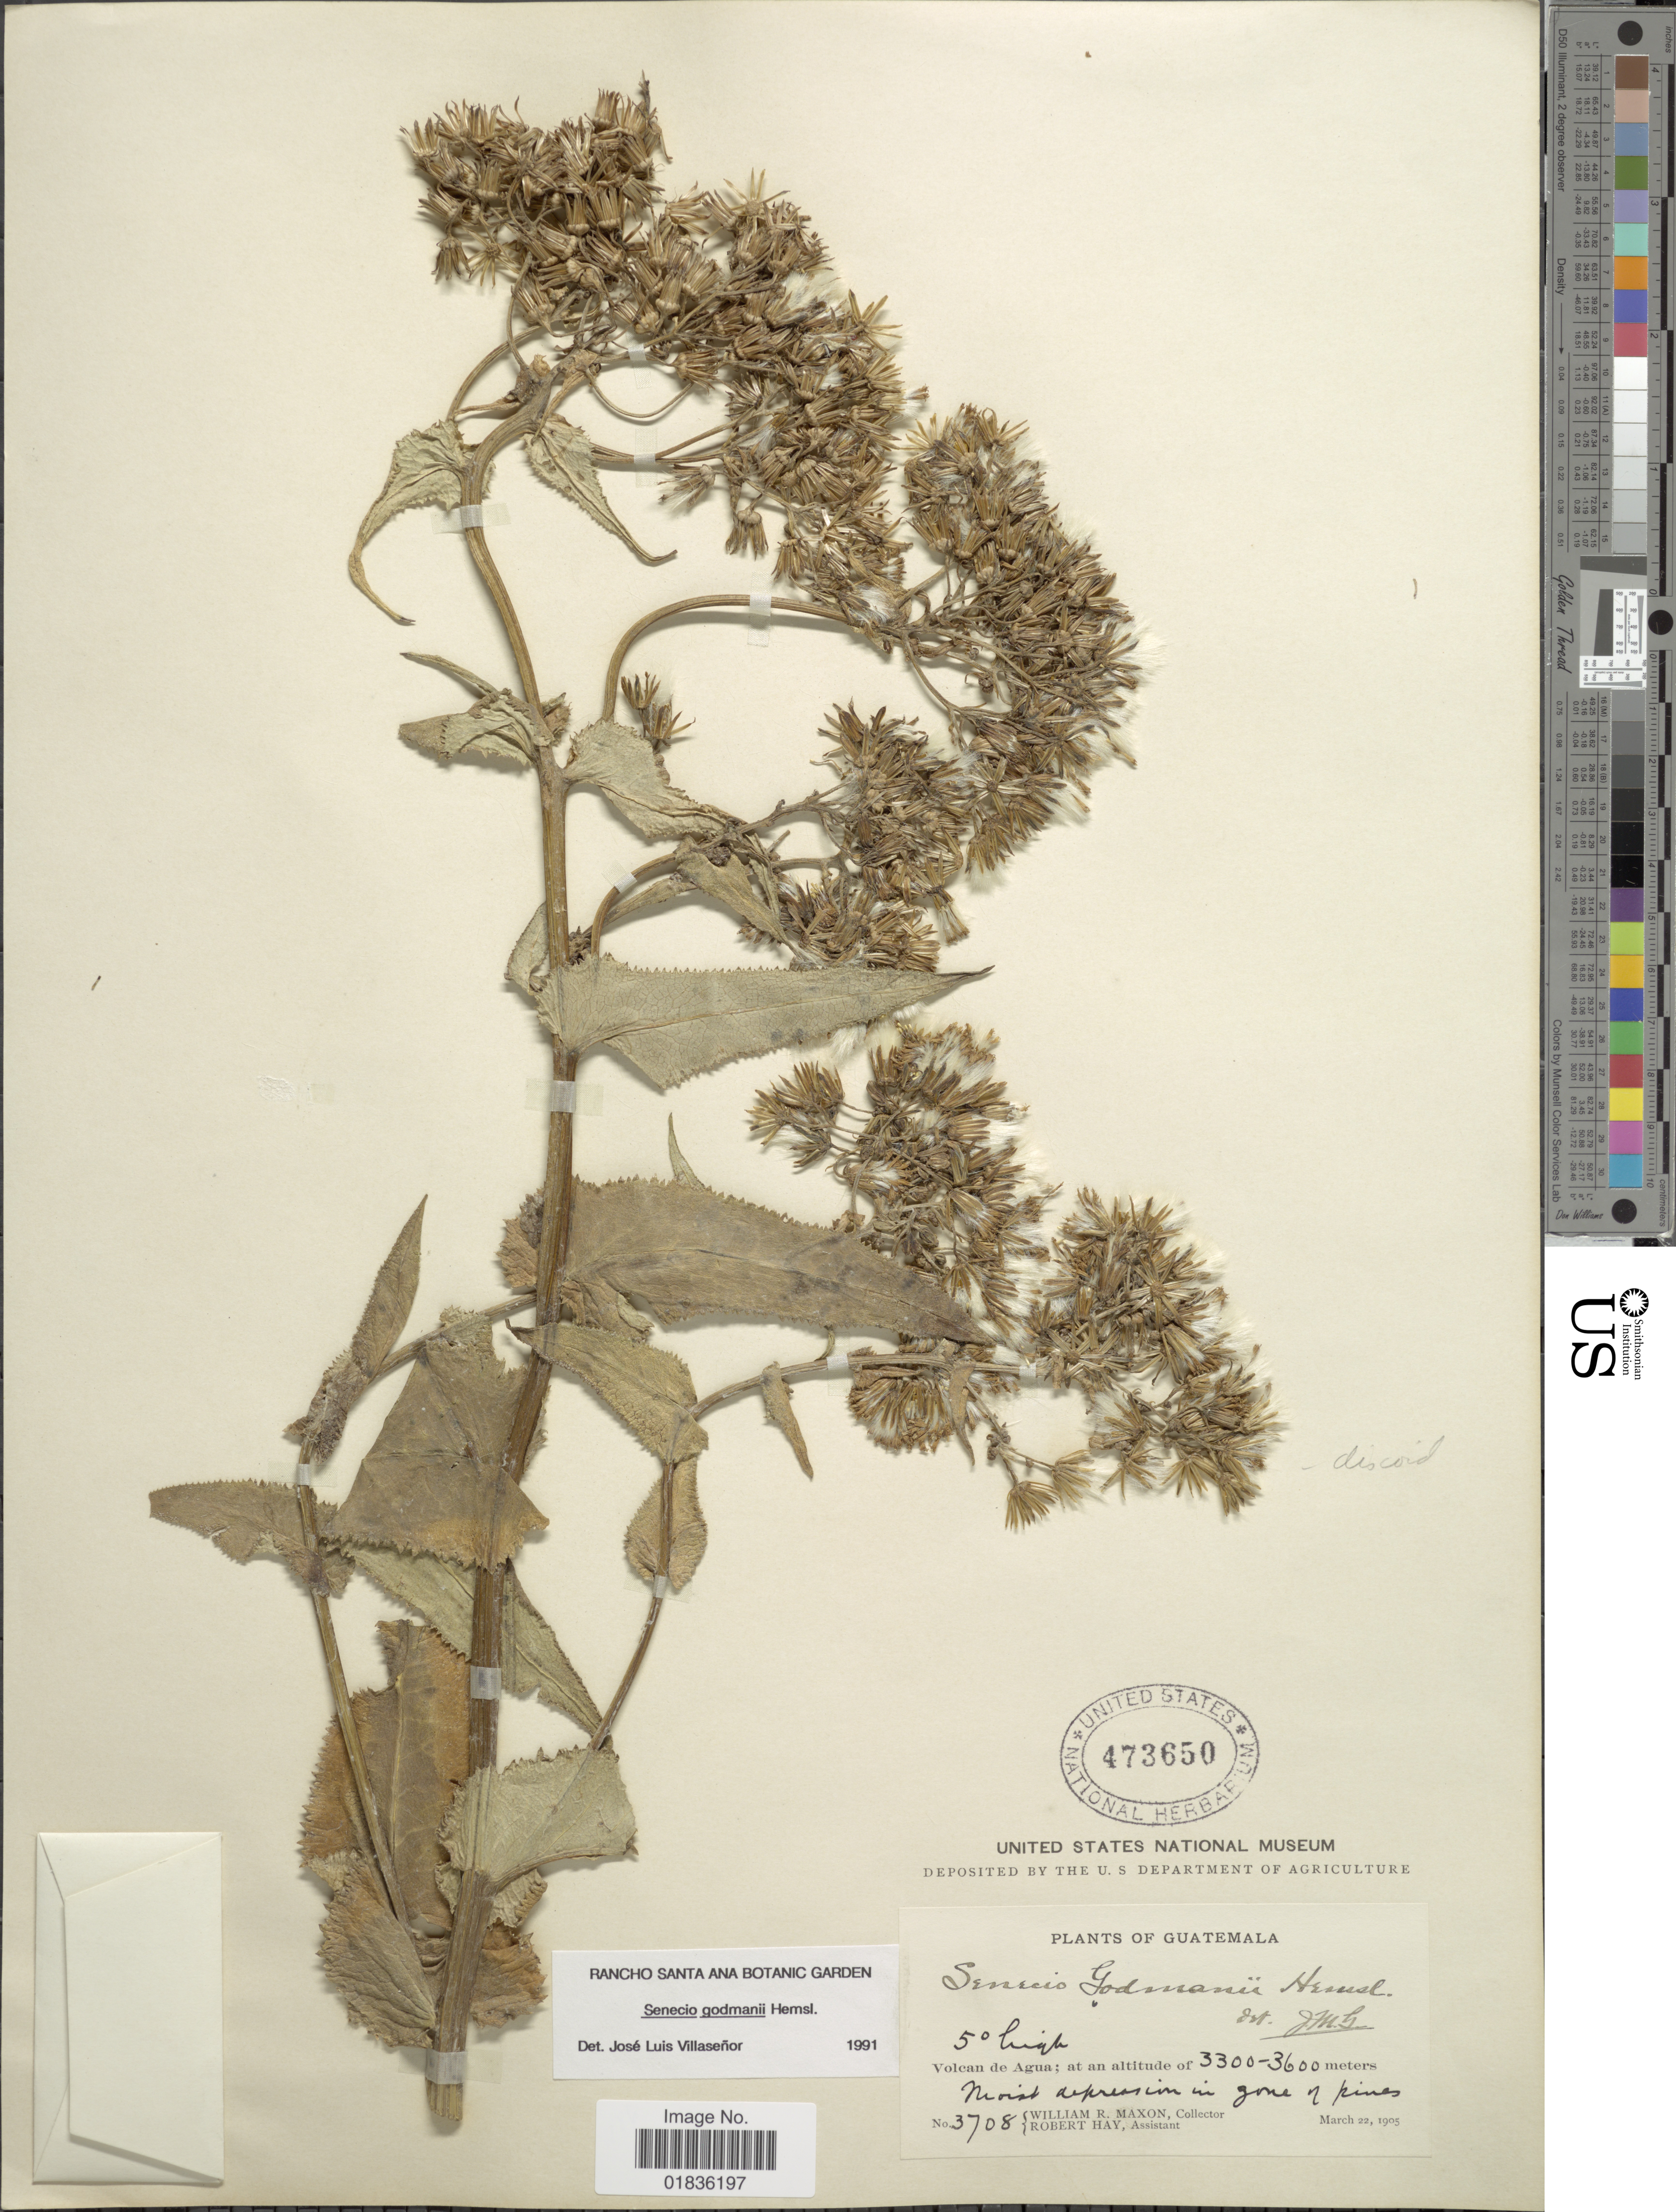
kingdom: Plantae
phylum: Tracheophyta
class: Magnoliopsida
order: Asterales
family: Asteraceae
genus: Senecio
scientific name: Senecio doratophyllus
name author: Benth.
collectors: W. R. Maxon & R. Hay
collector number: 3708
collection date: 1905-03-22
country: Guatemala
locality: Volcan de Agua.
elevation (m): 3300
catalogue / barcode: US 473650